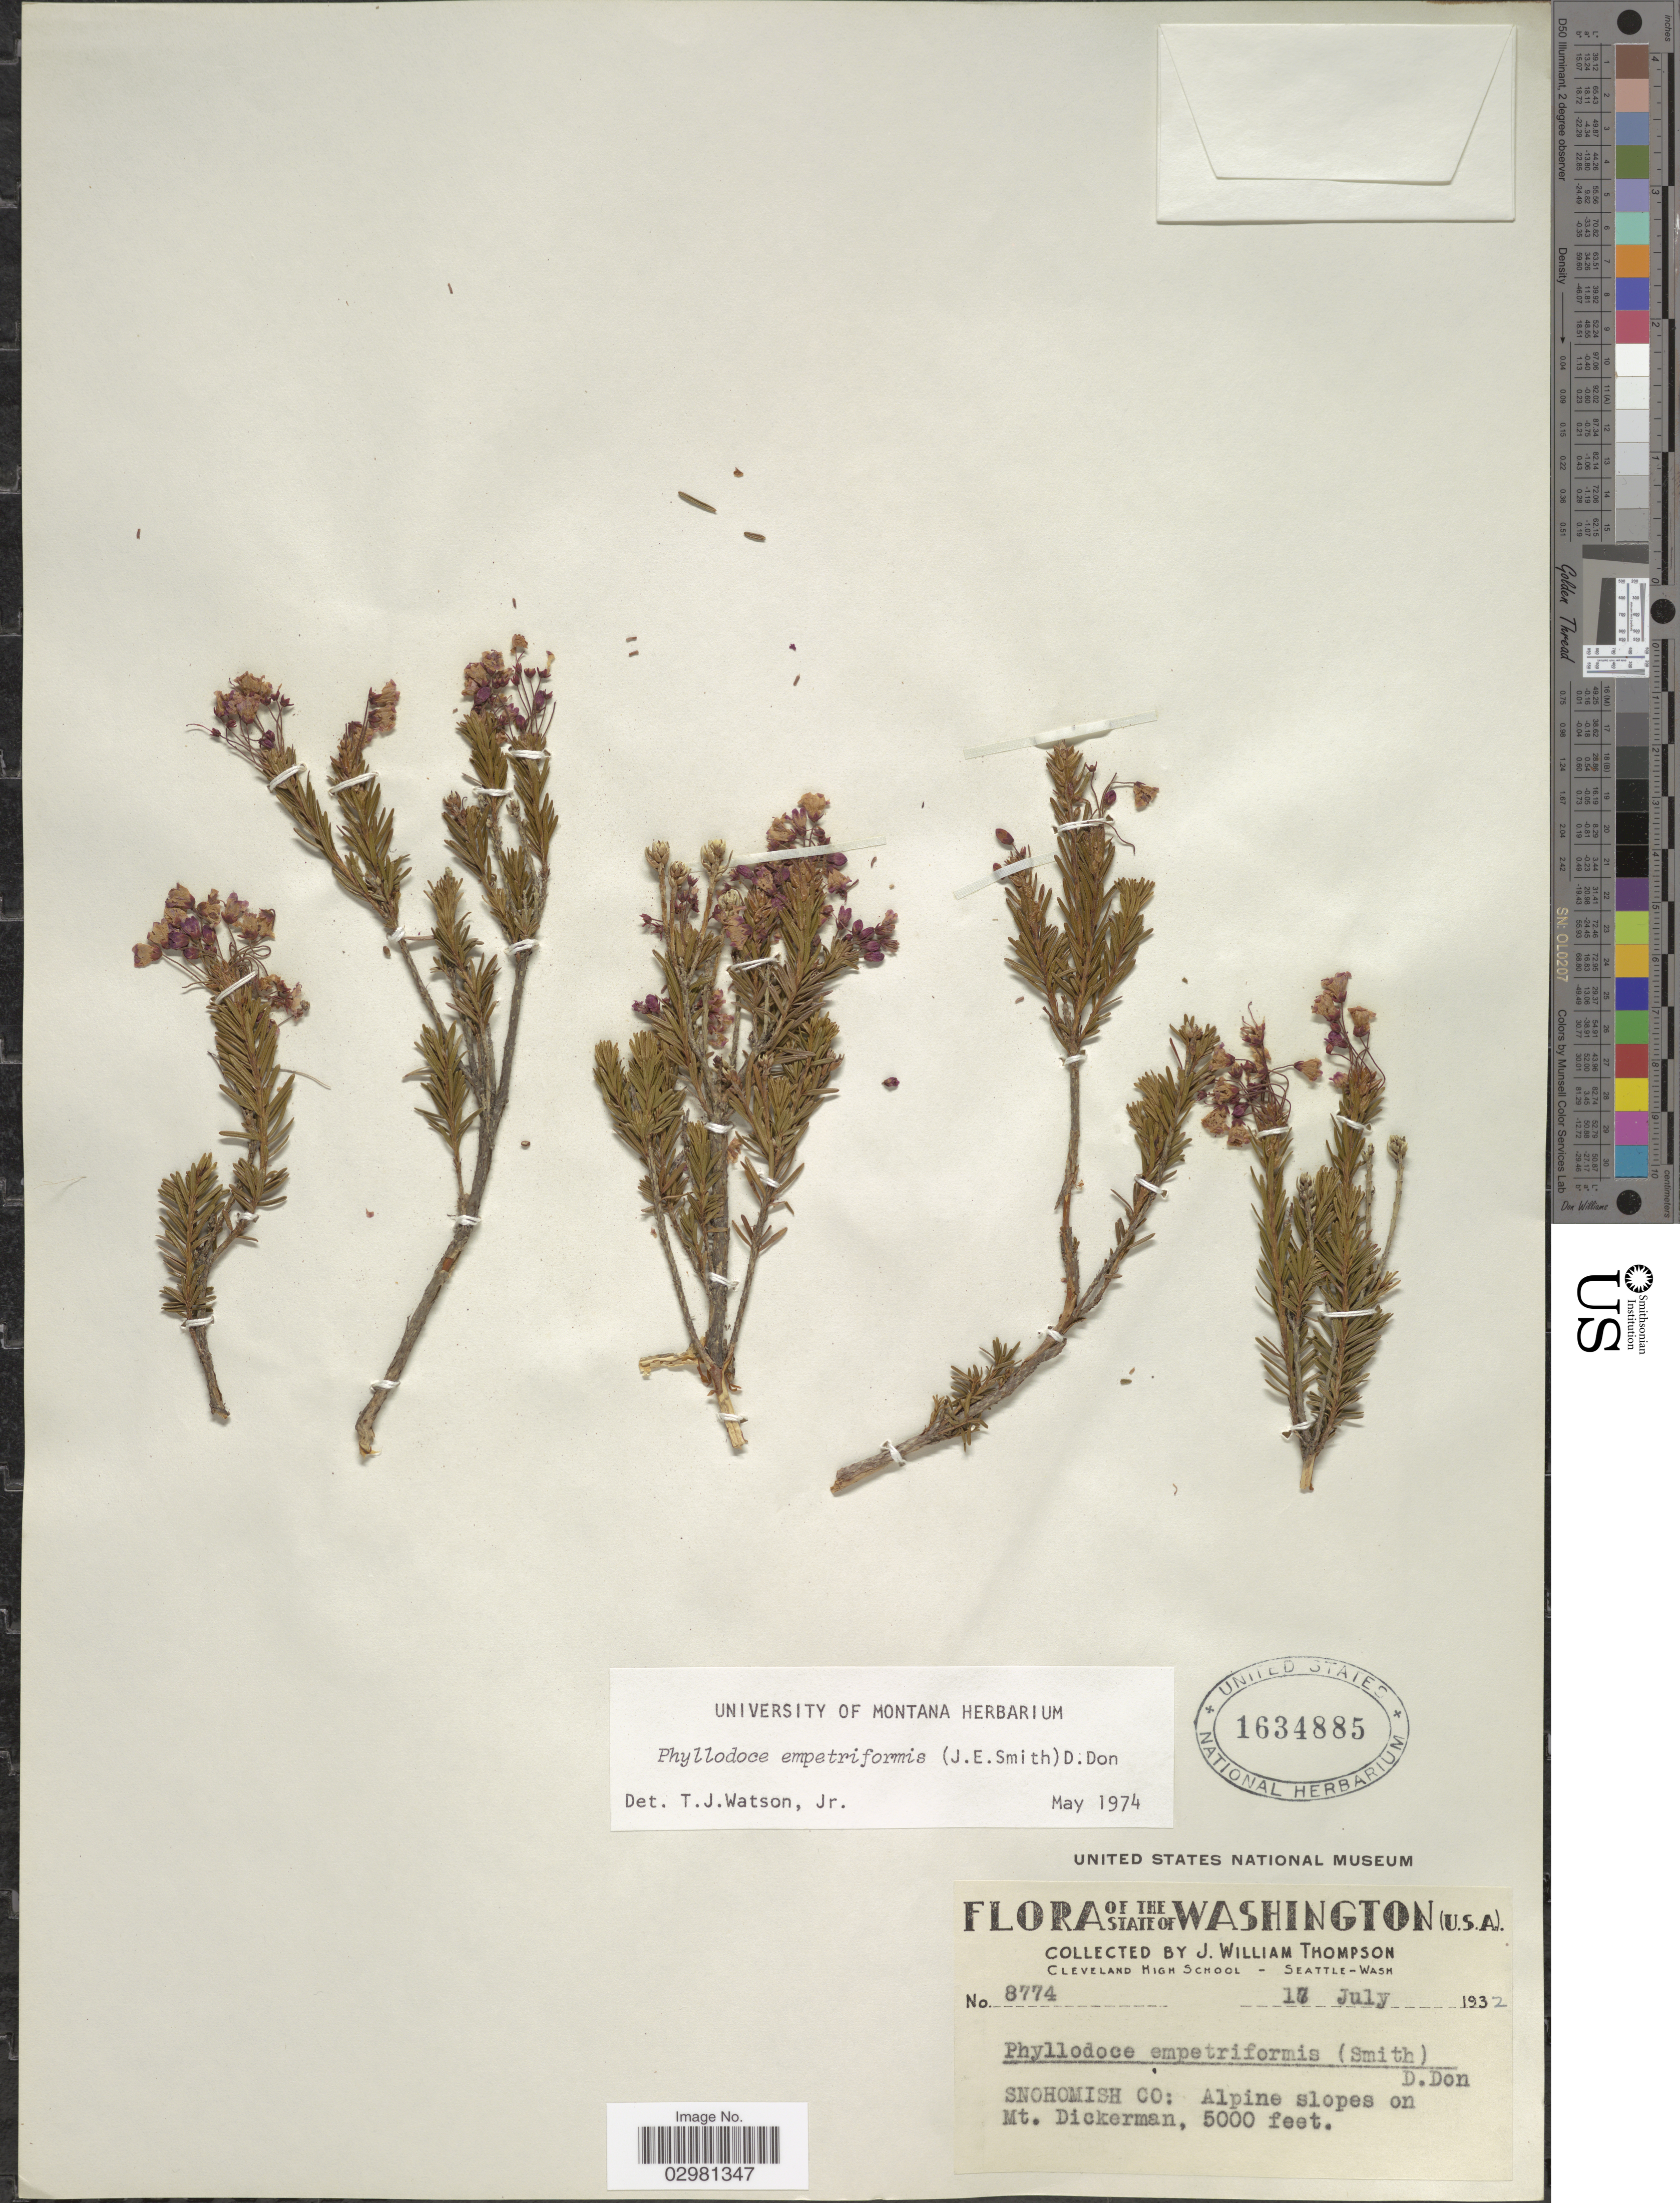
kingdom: Plantae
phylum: Tracheophyta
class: Magnoliopsida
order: Ericales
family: Ericaceae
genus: Phyllodoce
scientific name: Phyllodoce empetiformis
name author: (Small) D. Don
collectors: J. W. Thompson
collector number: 8774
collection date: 1932-07-17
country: United States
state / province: Washington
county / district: Snohomish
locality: Snohomish Co: Alpine slopes on Mt. Dickerman.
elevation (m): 1524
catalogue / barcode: US 1634885